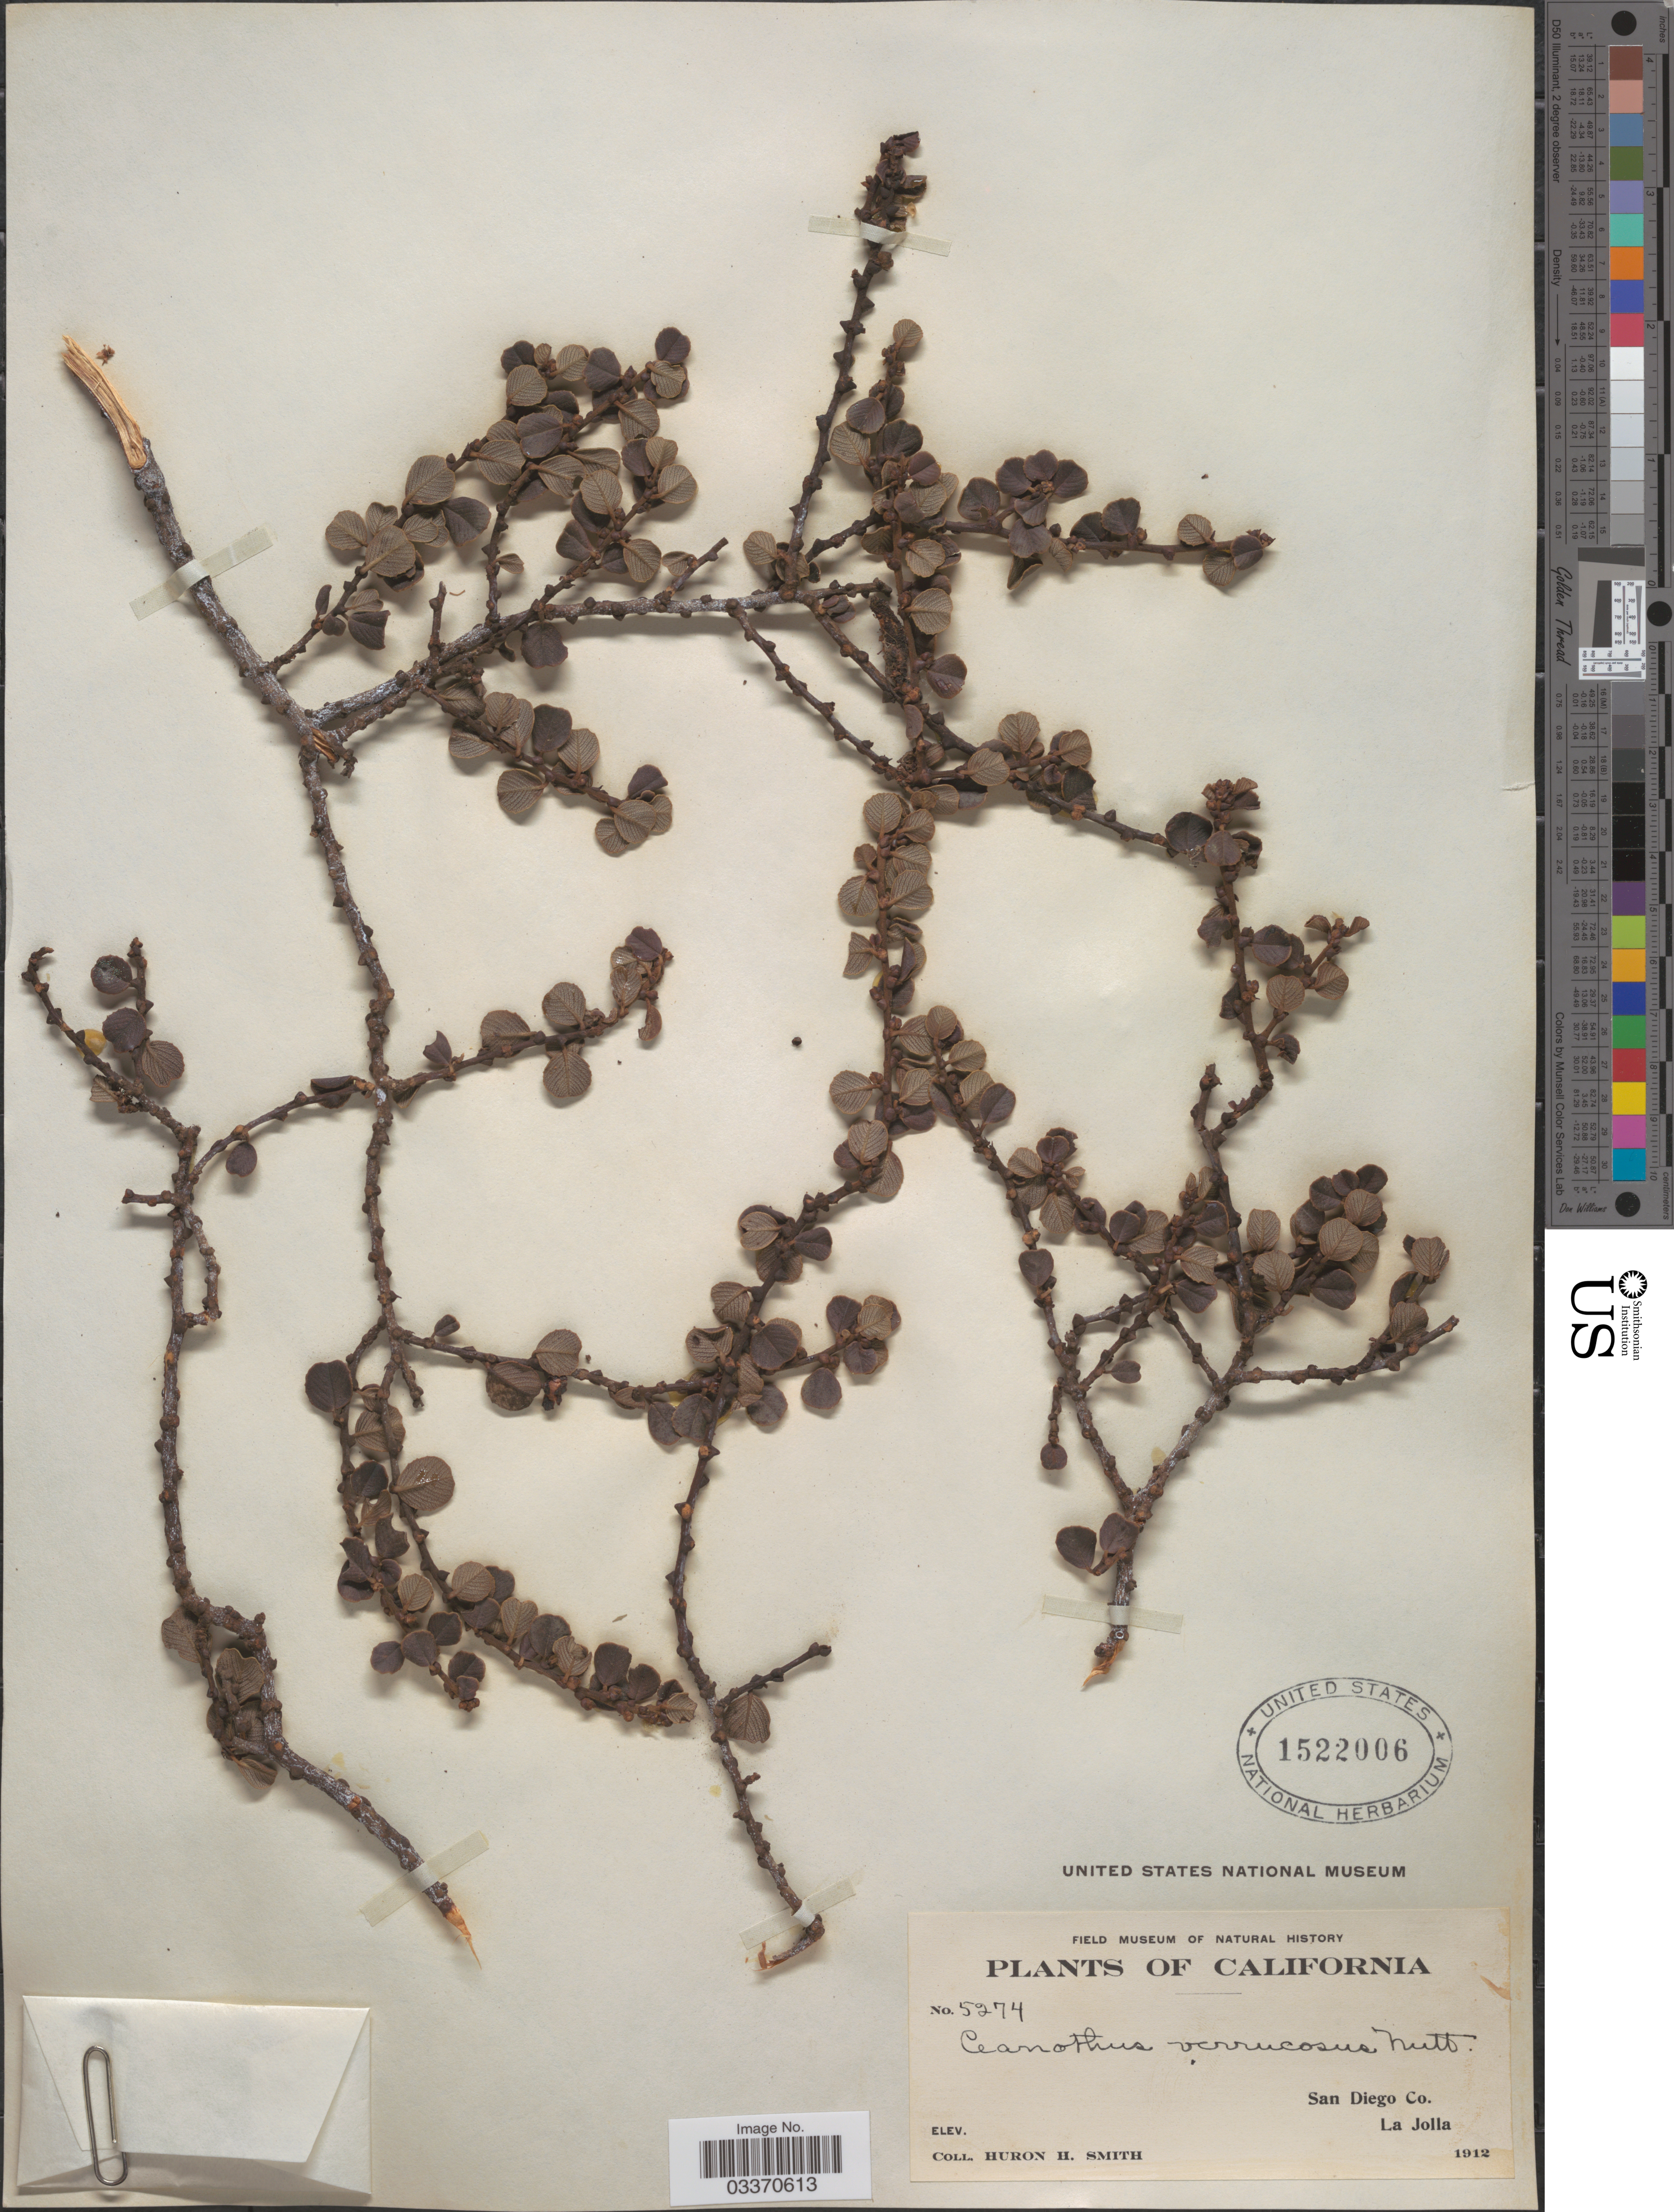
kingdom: Plantae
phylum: Tracheophyta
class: Magnoliopsida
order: Rosales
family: Rhamnaceae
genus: Ceanothus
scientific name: Ceanothus verrucosus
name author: Nutt.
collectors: Huron H. Smith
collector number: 5274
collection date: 1912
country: United States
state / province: California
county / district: San Diego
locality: San Diego Co. La Jolla.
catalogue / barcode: US 1522006